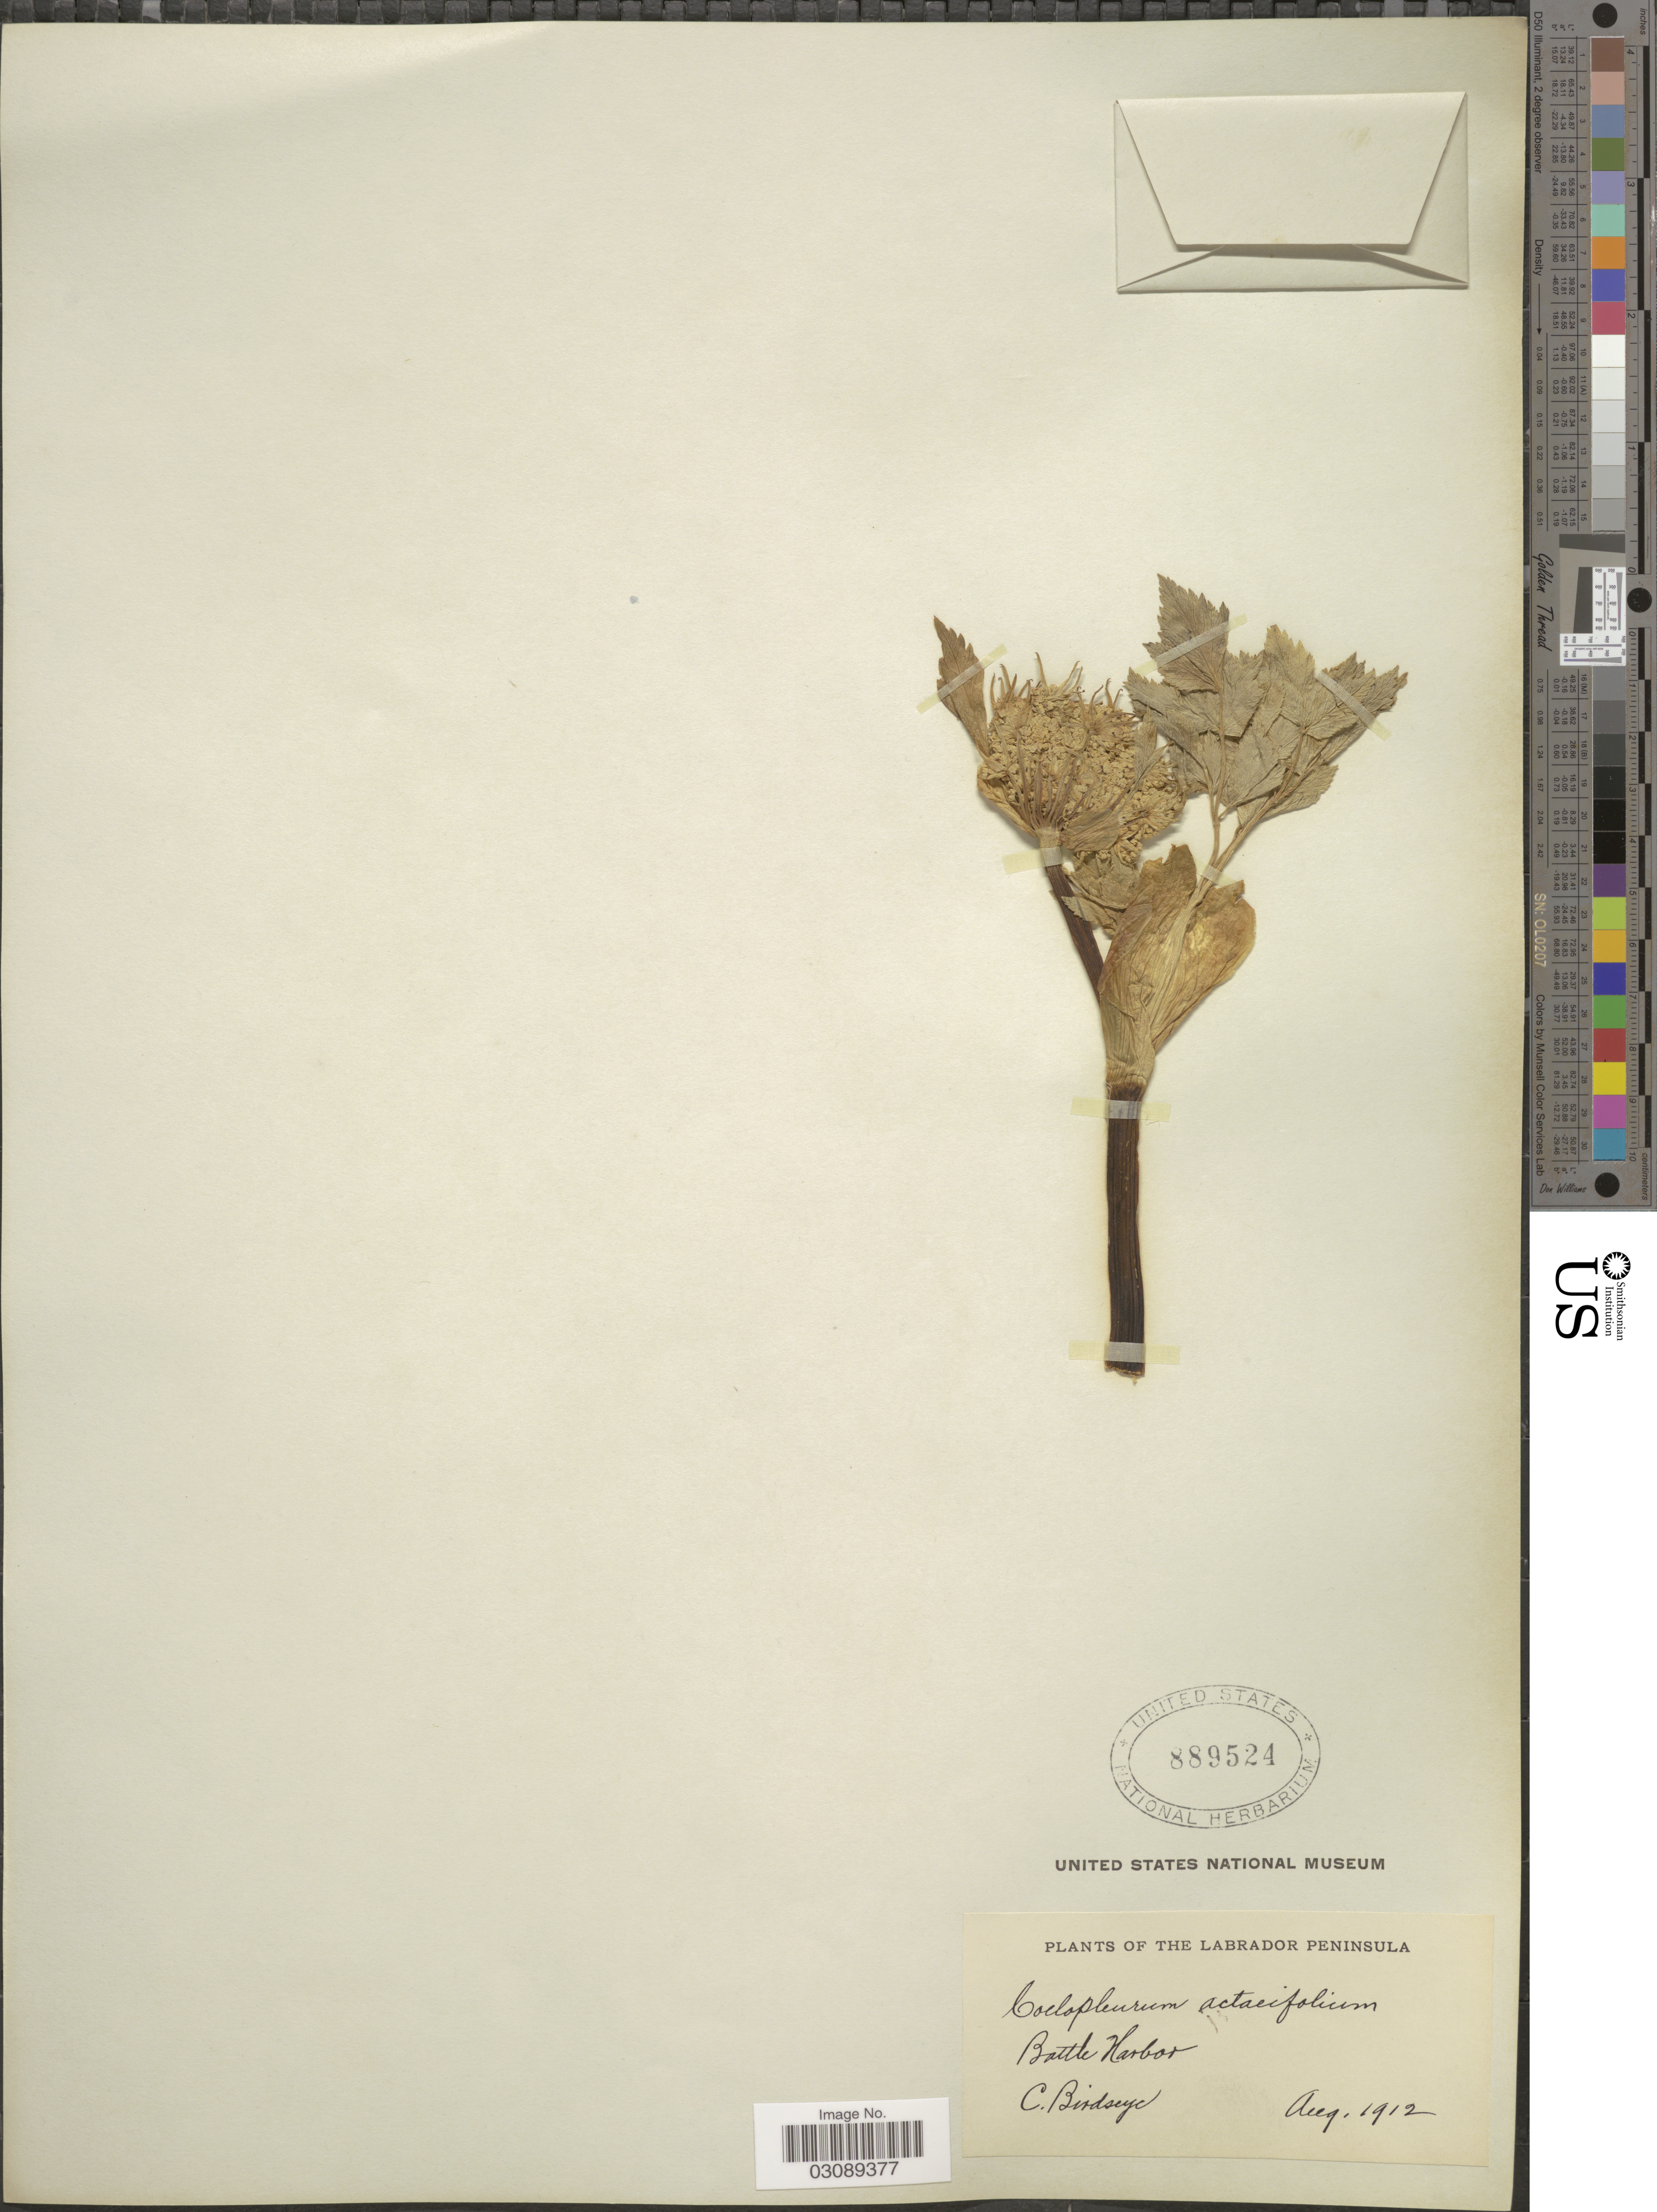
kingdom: Plantae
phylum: Tracheophyta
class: Magnoliopsida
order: Apiales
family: Apiaceae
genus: Coelopleurum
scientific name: Coelopleurum actaeifolium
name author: (Michx.) J.M. Coult. & Rose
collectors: C. Birdseye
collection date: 1912-08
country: Canada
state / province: Newfoundland and Labrador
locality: Labrador Peninsula. Battle Harbor.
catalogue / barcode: US 889524